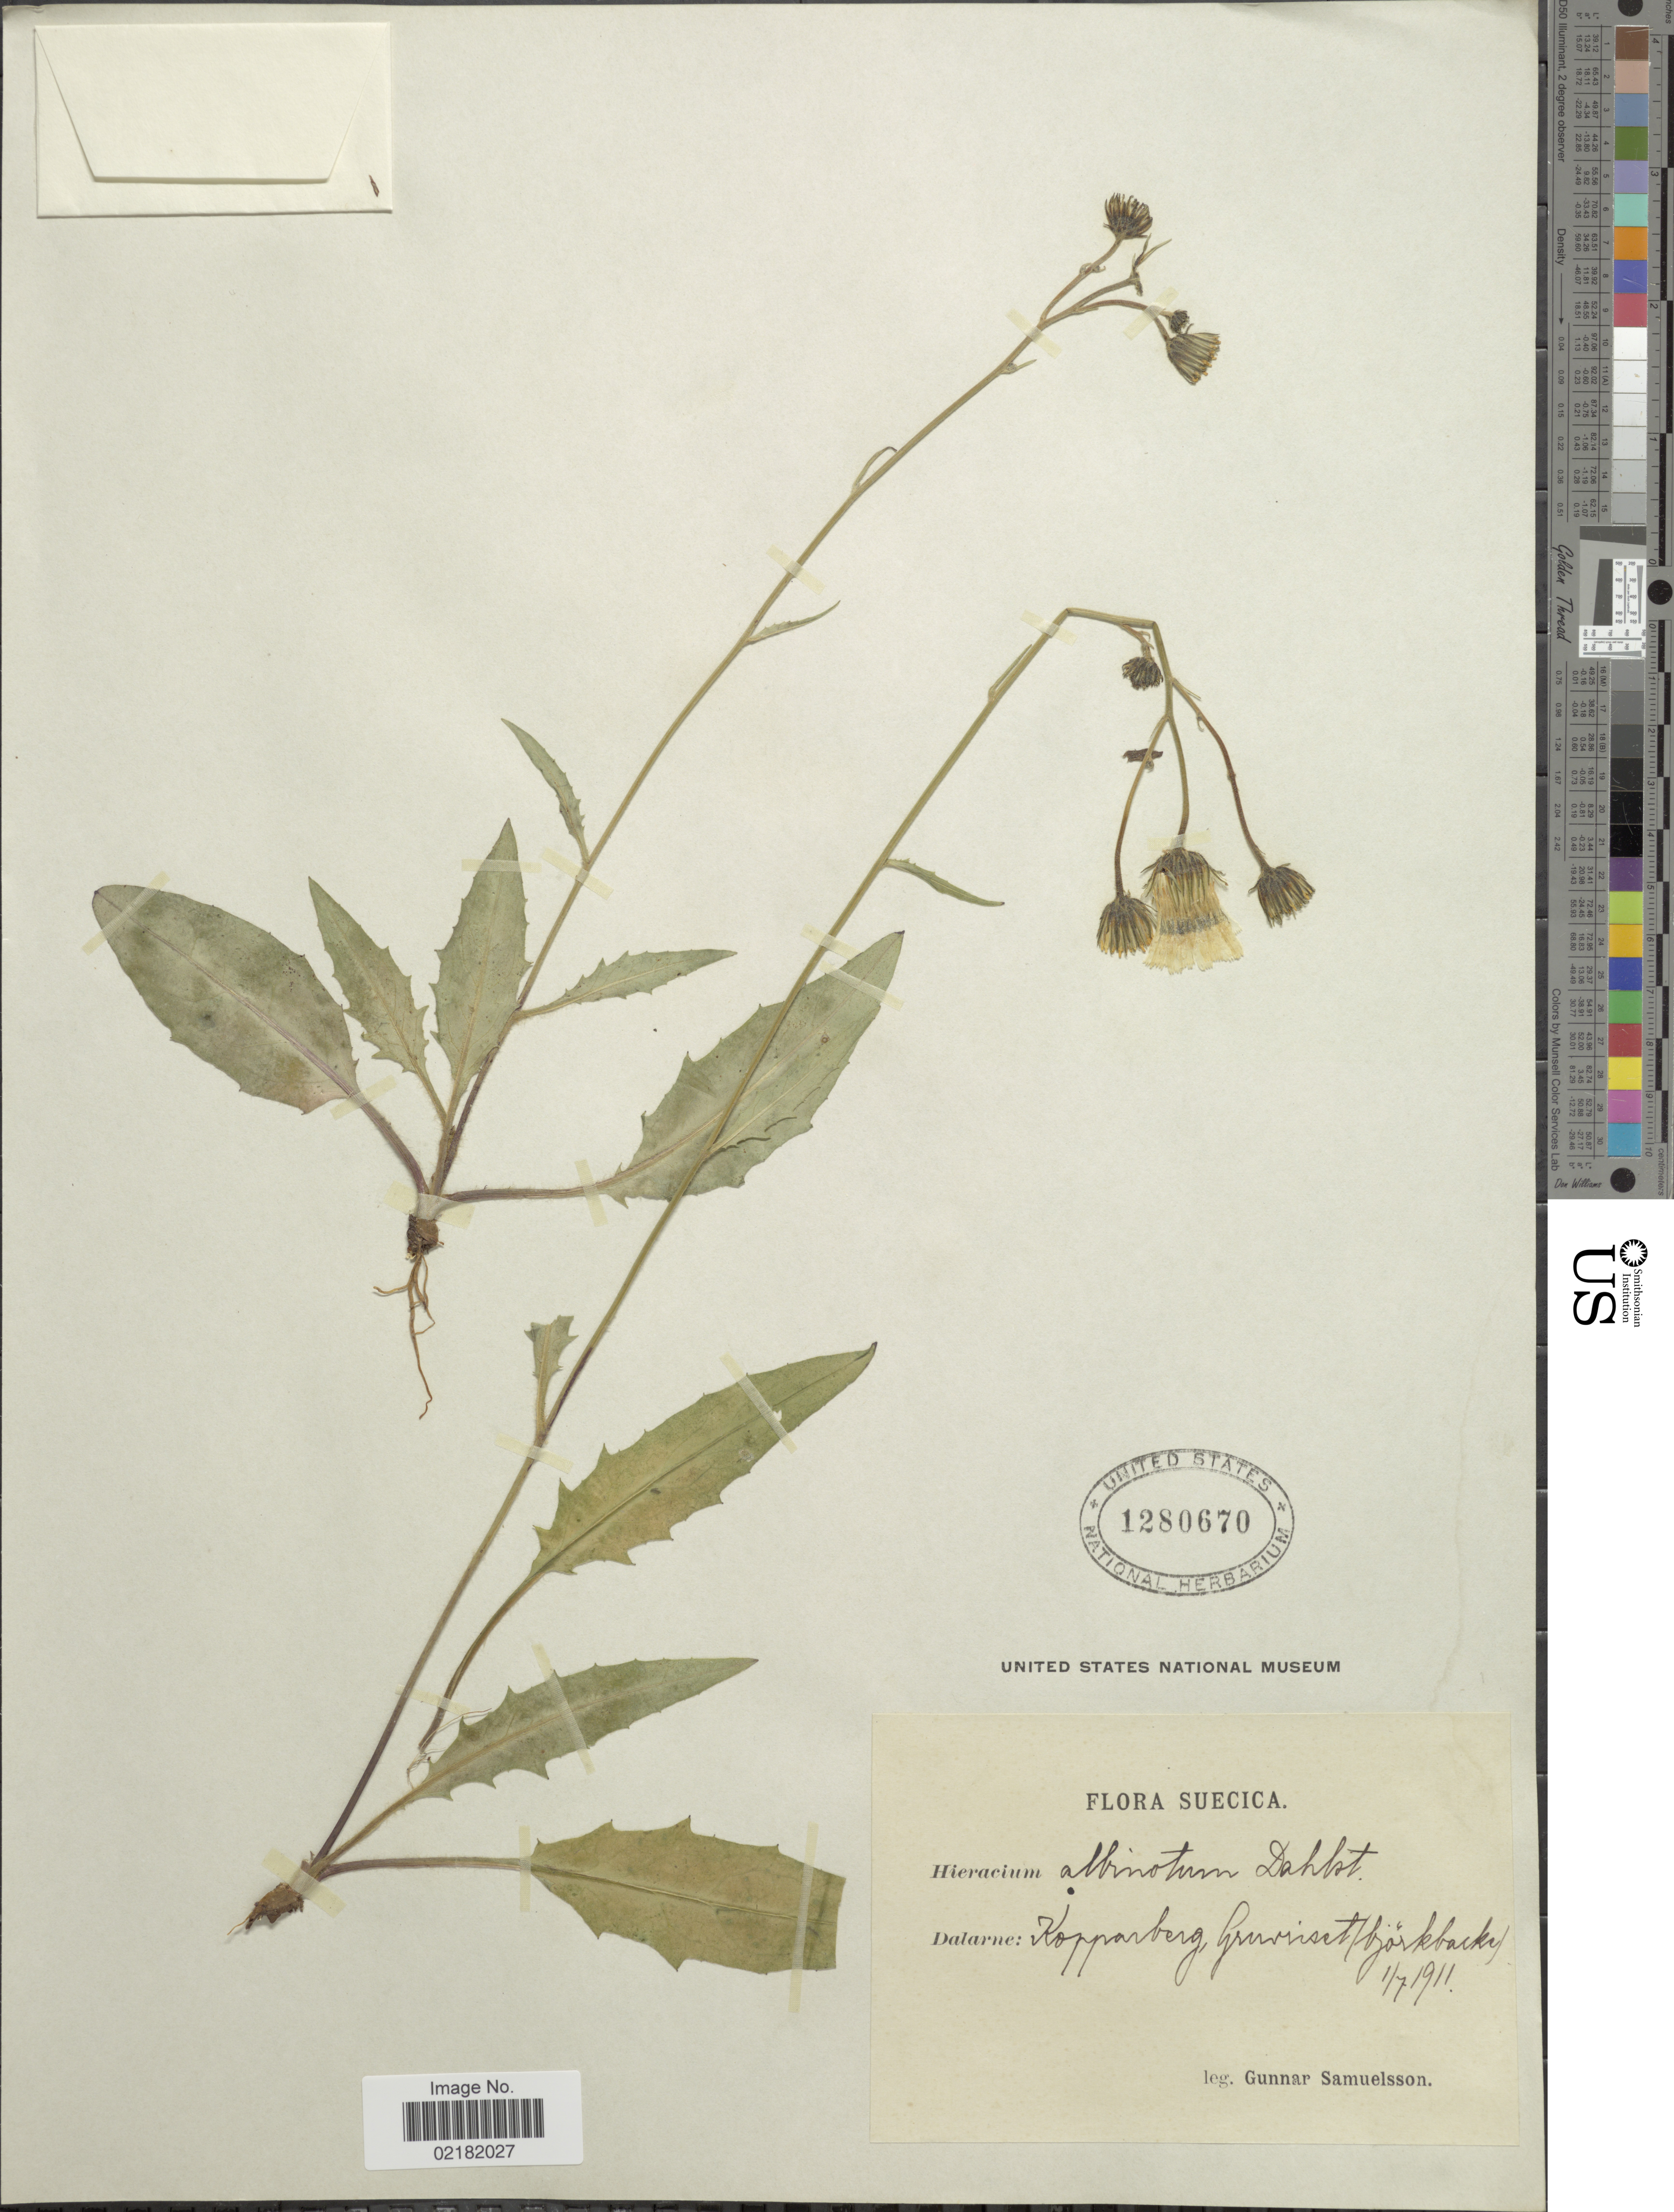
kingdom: Plantae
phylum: Tracheophyta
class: Magnoliopsida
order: Asterales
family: Asteraceae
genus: Hieracium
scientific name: Hieracium albinotum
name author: Dahlst. ex Johanss.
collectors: G. Samuelsson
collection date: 1911-07-01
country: Sweden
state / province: Dalarna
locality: Kopparberg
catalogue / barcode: US 1280670